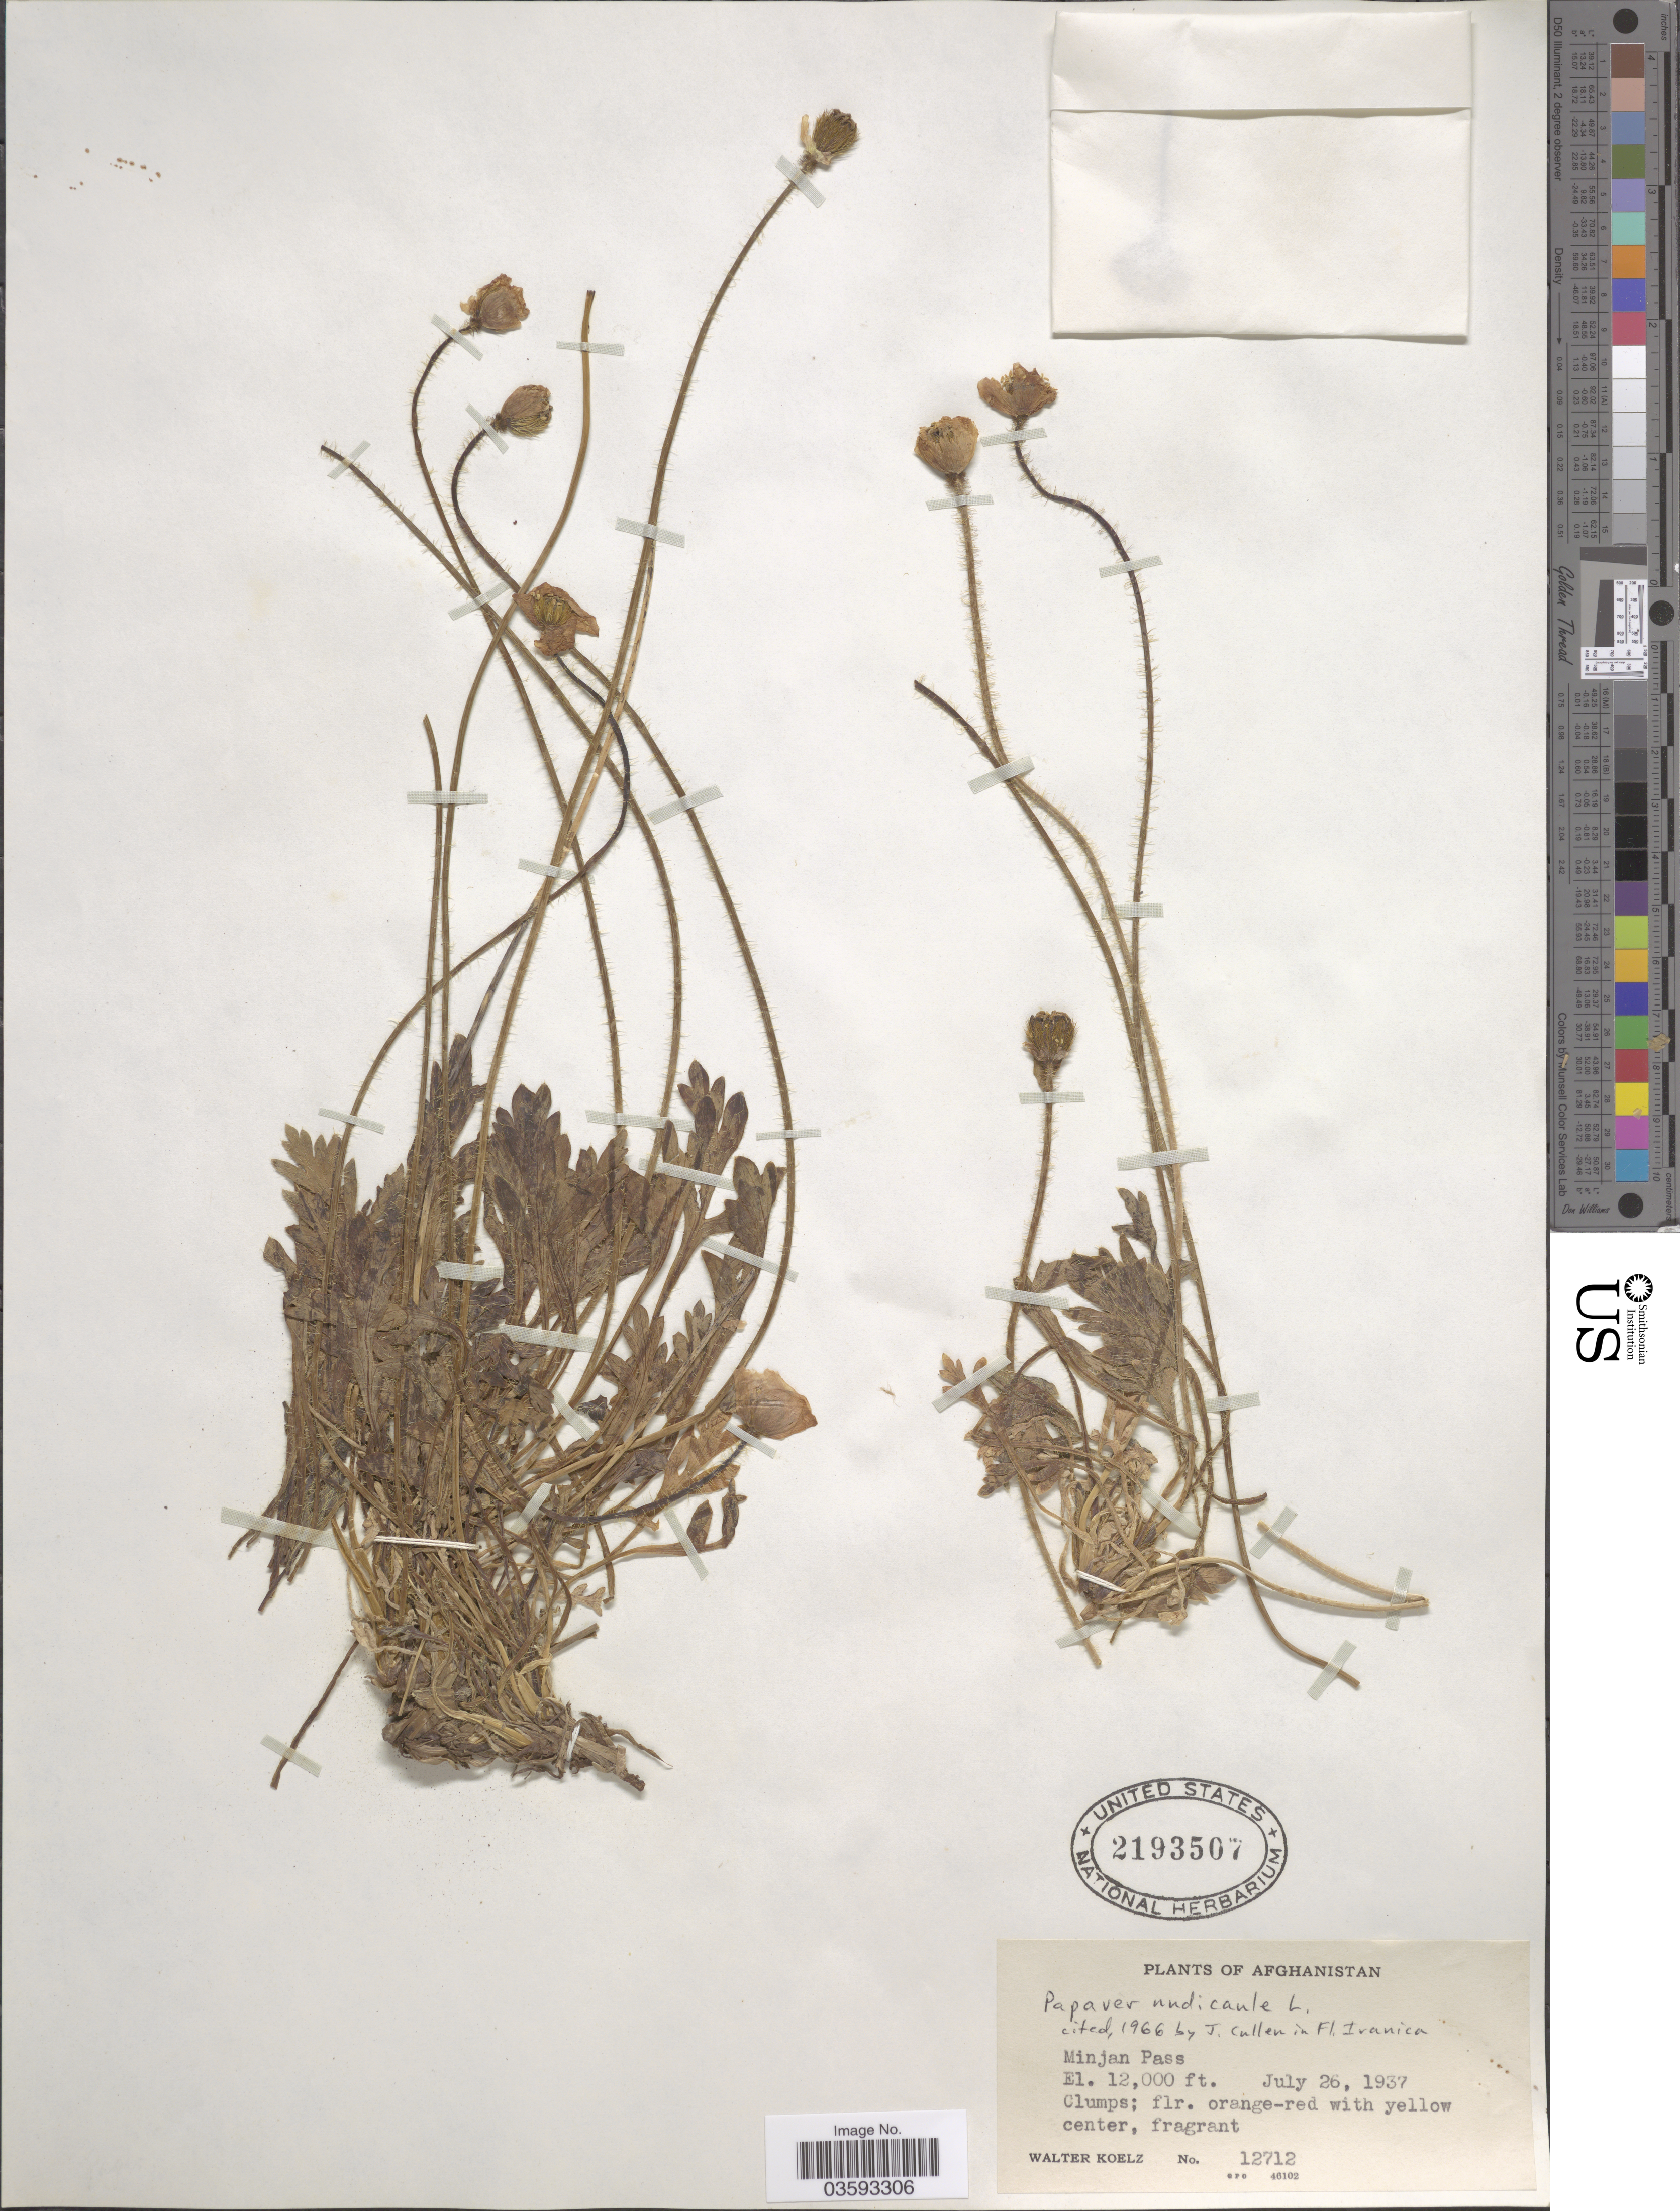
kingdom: Plantae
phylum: Tracheophyta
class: Magnoliopsida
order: Ranunculales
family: Papaveraceae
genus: Papaver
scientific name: Papaver nudicaule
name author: L.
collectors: W. N. Koelz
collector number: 12712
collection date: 1937-07-26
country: Afghanistan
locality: Minjan Pass.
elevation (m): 3658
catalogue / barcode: US 2193507